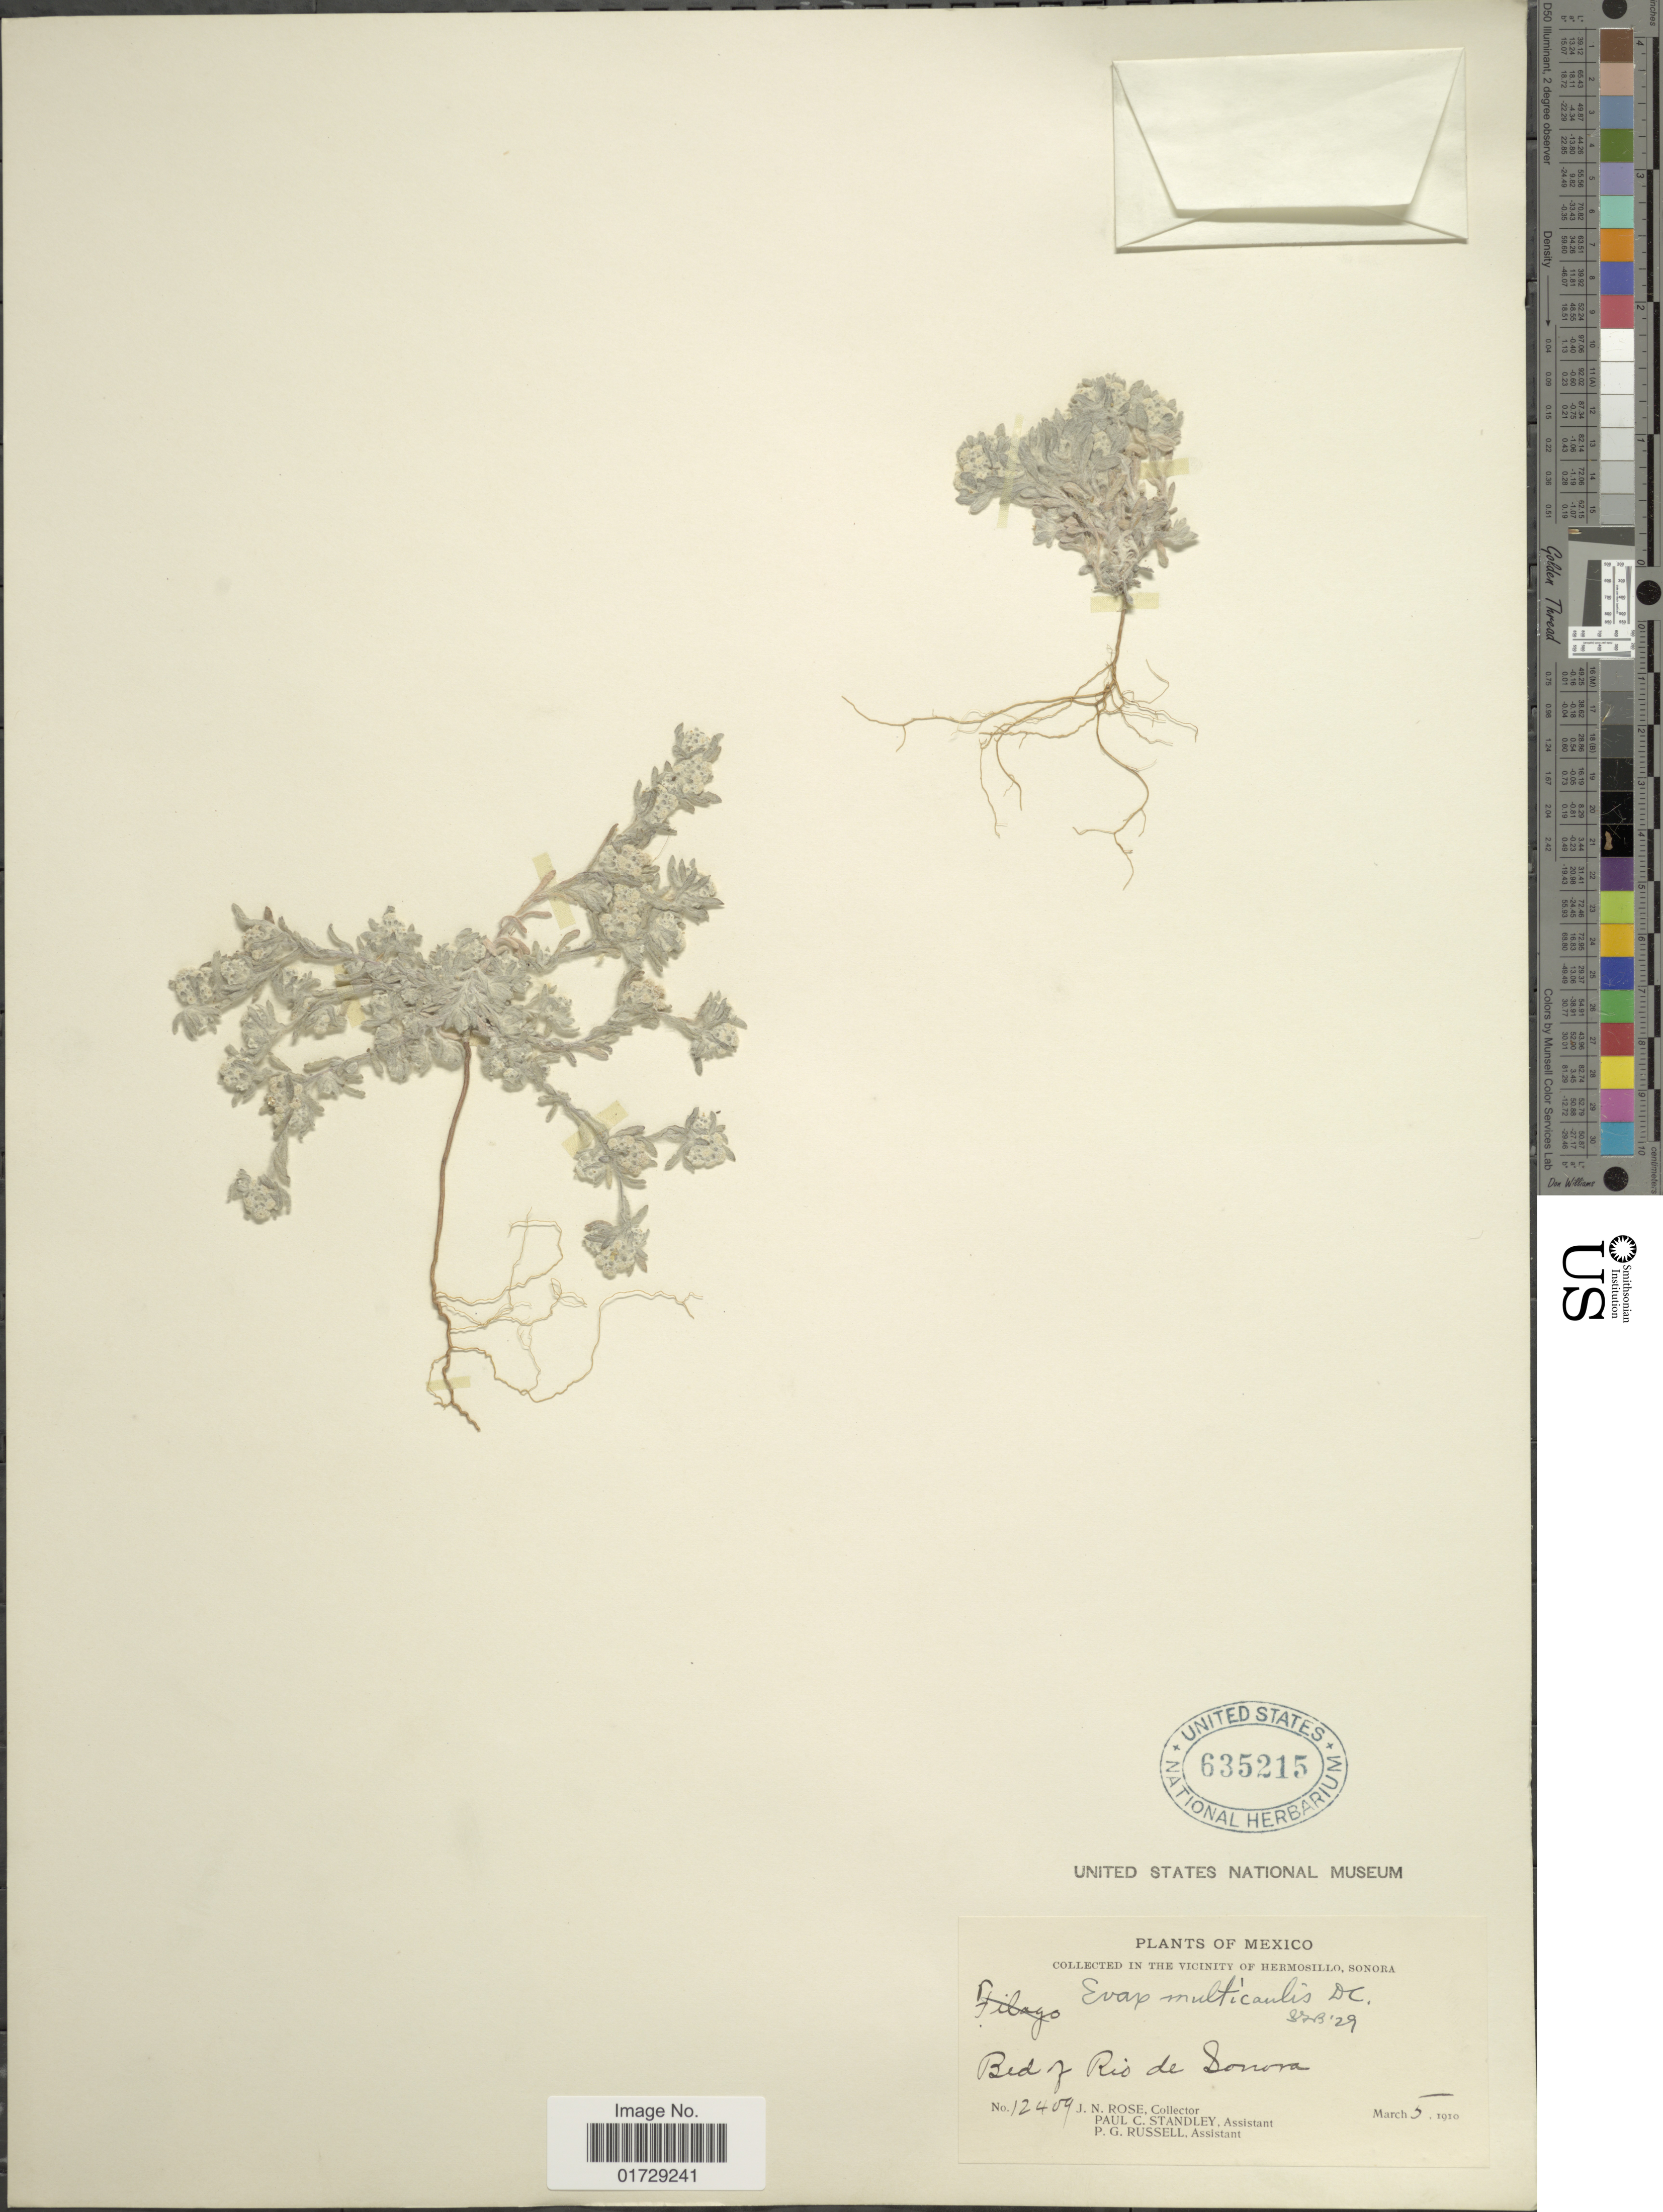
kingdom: Plantae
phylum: Tracheophyta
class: Magnoliopsida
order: Asterales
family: Asteraceae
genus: Evax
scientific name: Evax multicaulis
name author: DC.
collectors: J. N. Rose, P. C. Standley & P. G. Russell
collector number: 12409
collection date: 1910-03-05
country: Mexico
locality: Bed of Rio de Sonora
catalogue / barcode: US 635215